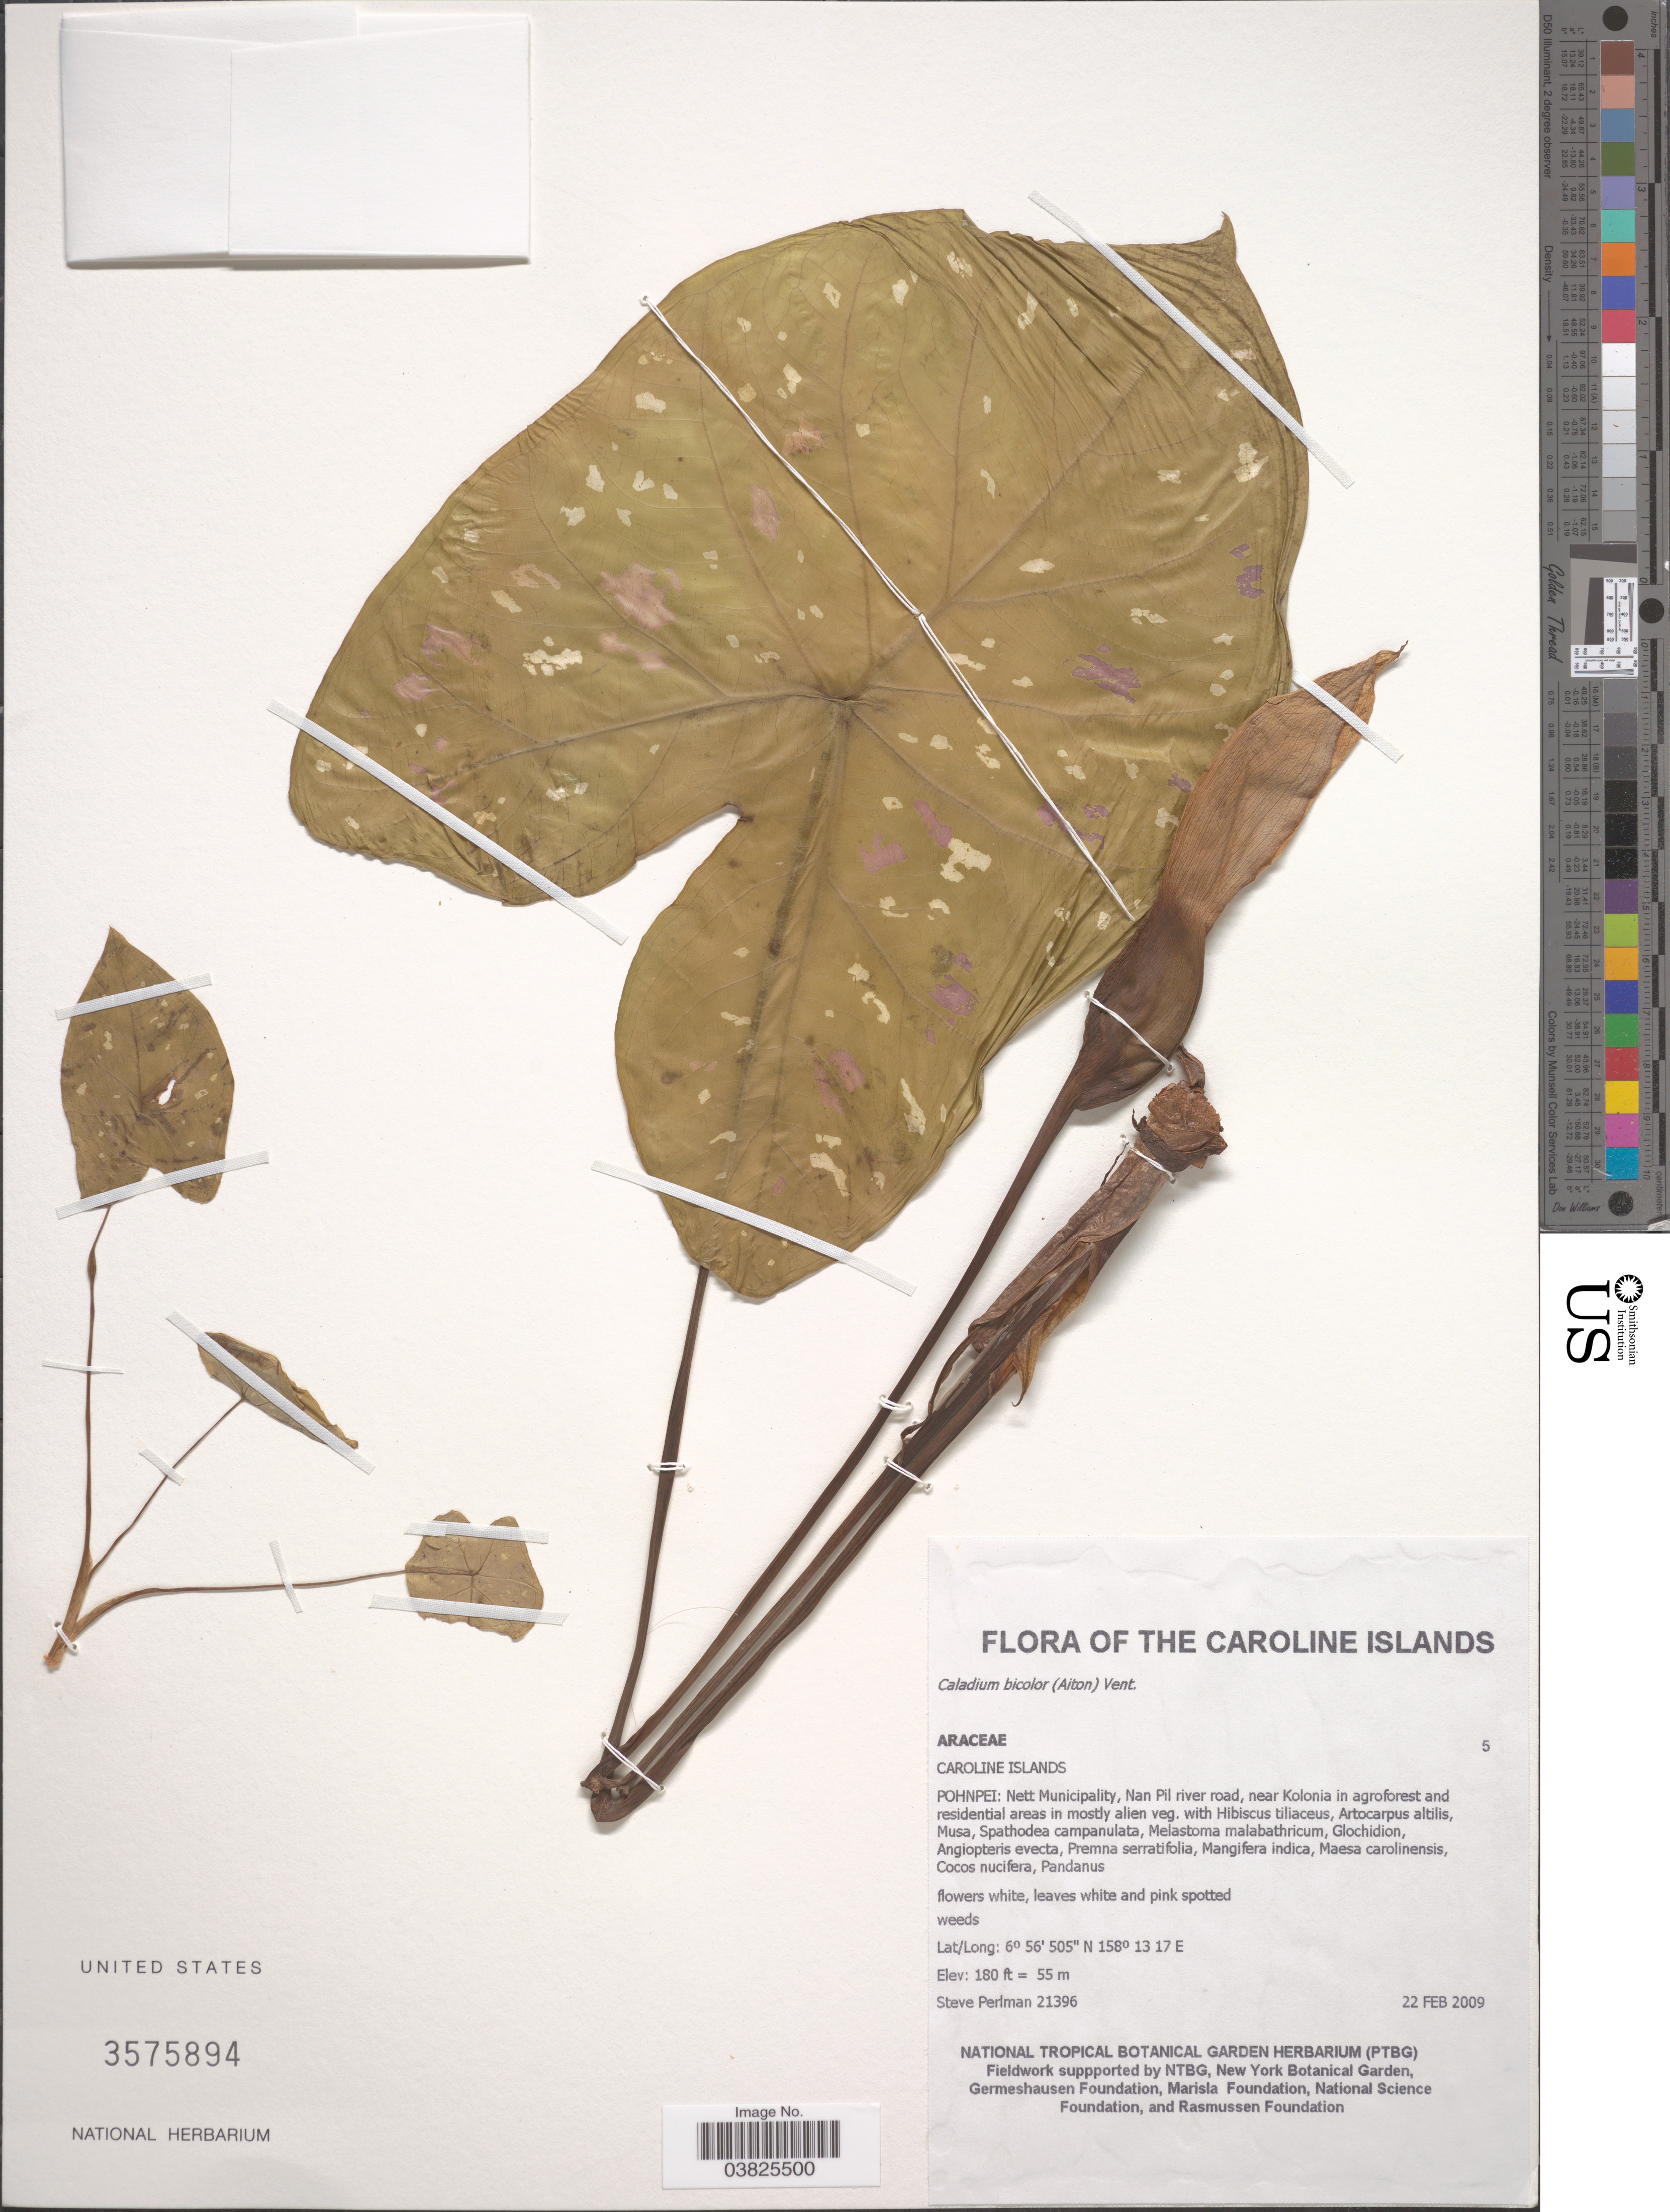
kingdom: Plantae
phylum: Tracheophyta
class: Liliopsida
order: Alismatales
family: Araceae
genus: Caladium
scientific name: Caladium bicolor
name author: (Aiton) Vent.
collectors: S. Perlman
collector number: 21396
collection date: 2009-02-22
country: Micronesia, Federated States of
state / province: Pohnpei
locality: The Caroline Islands. Caroline Islands. Nett Municipality, Nan Pil river road, near Kolonia in agroforest and residential areas.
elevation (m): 55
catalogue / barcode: US 3575894